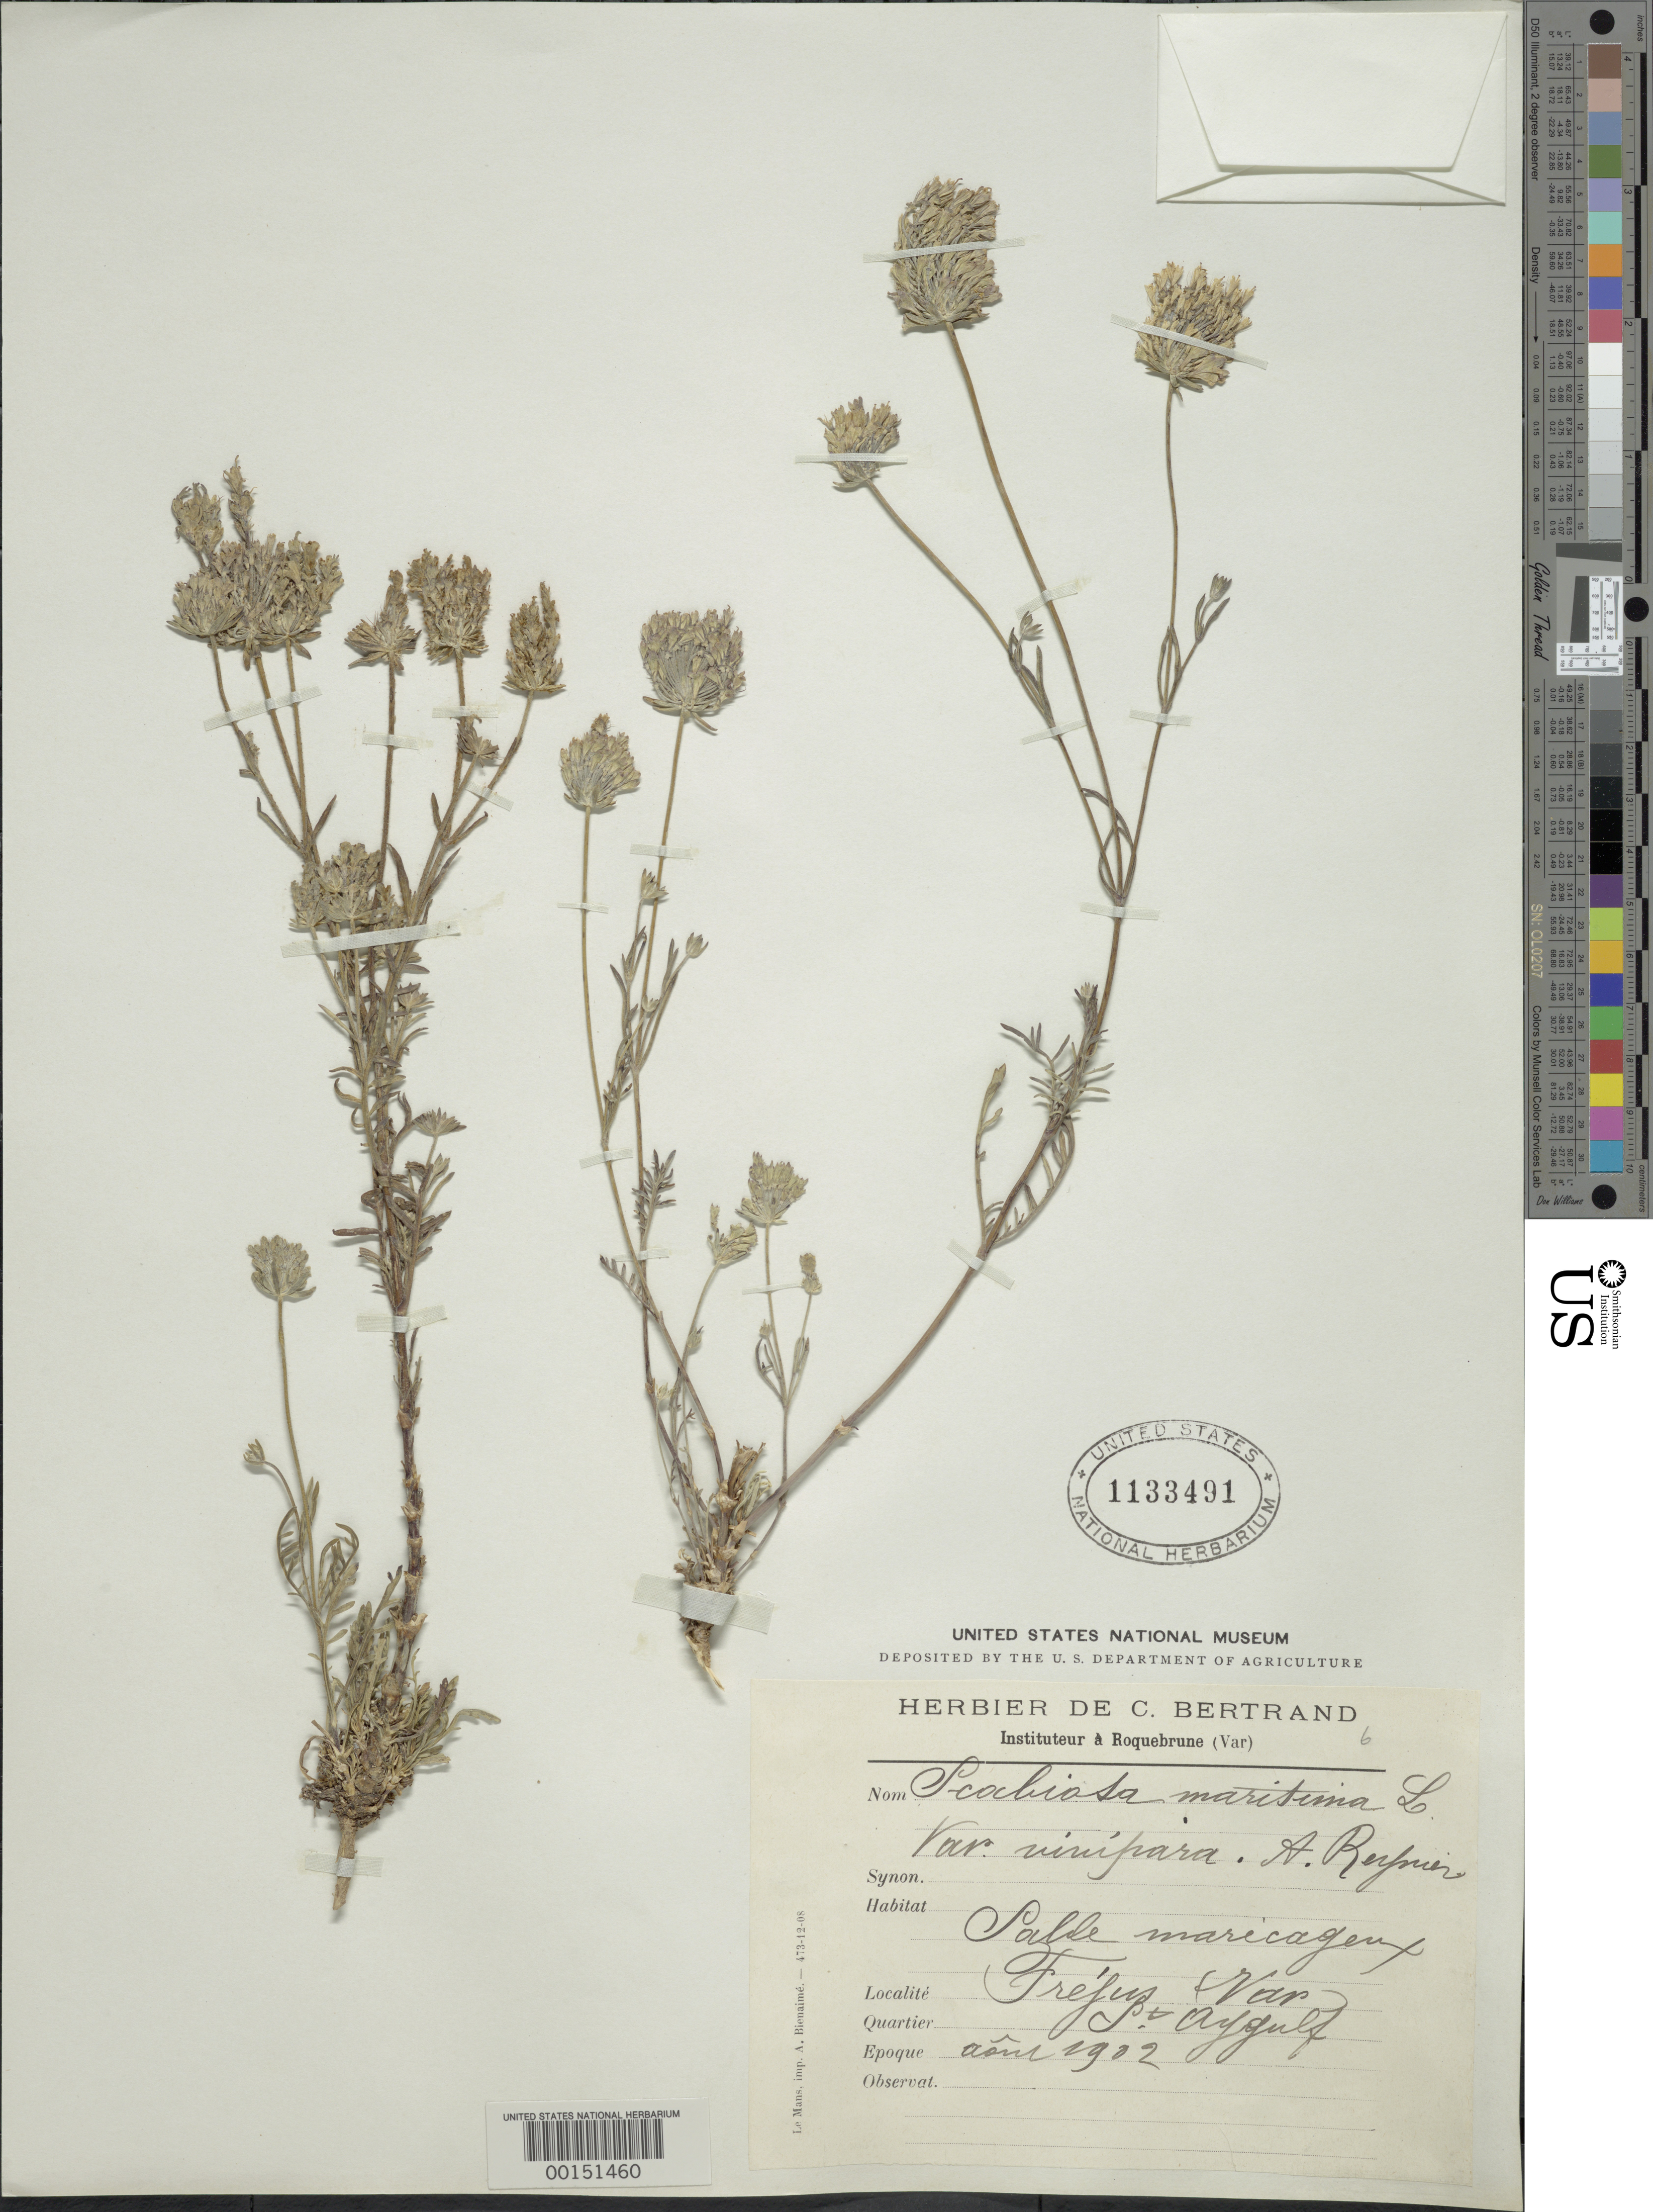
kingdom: Plantae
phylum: Tracheophyta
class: Magnoliopsida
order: Dipsacales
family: Caprifoliaceae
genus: Scabiosa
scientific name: Scabiosa maritima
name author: L.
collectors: C. Bertrand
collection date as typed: Aug 1902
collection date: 1902-08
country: France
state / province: Provence-Alpes-Côte d'Azur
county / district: Var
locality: Frejus Var, St. Aygulf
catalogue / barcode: US 1133491